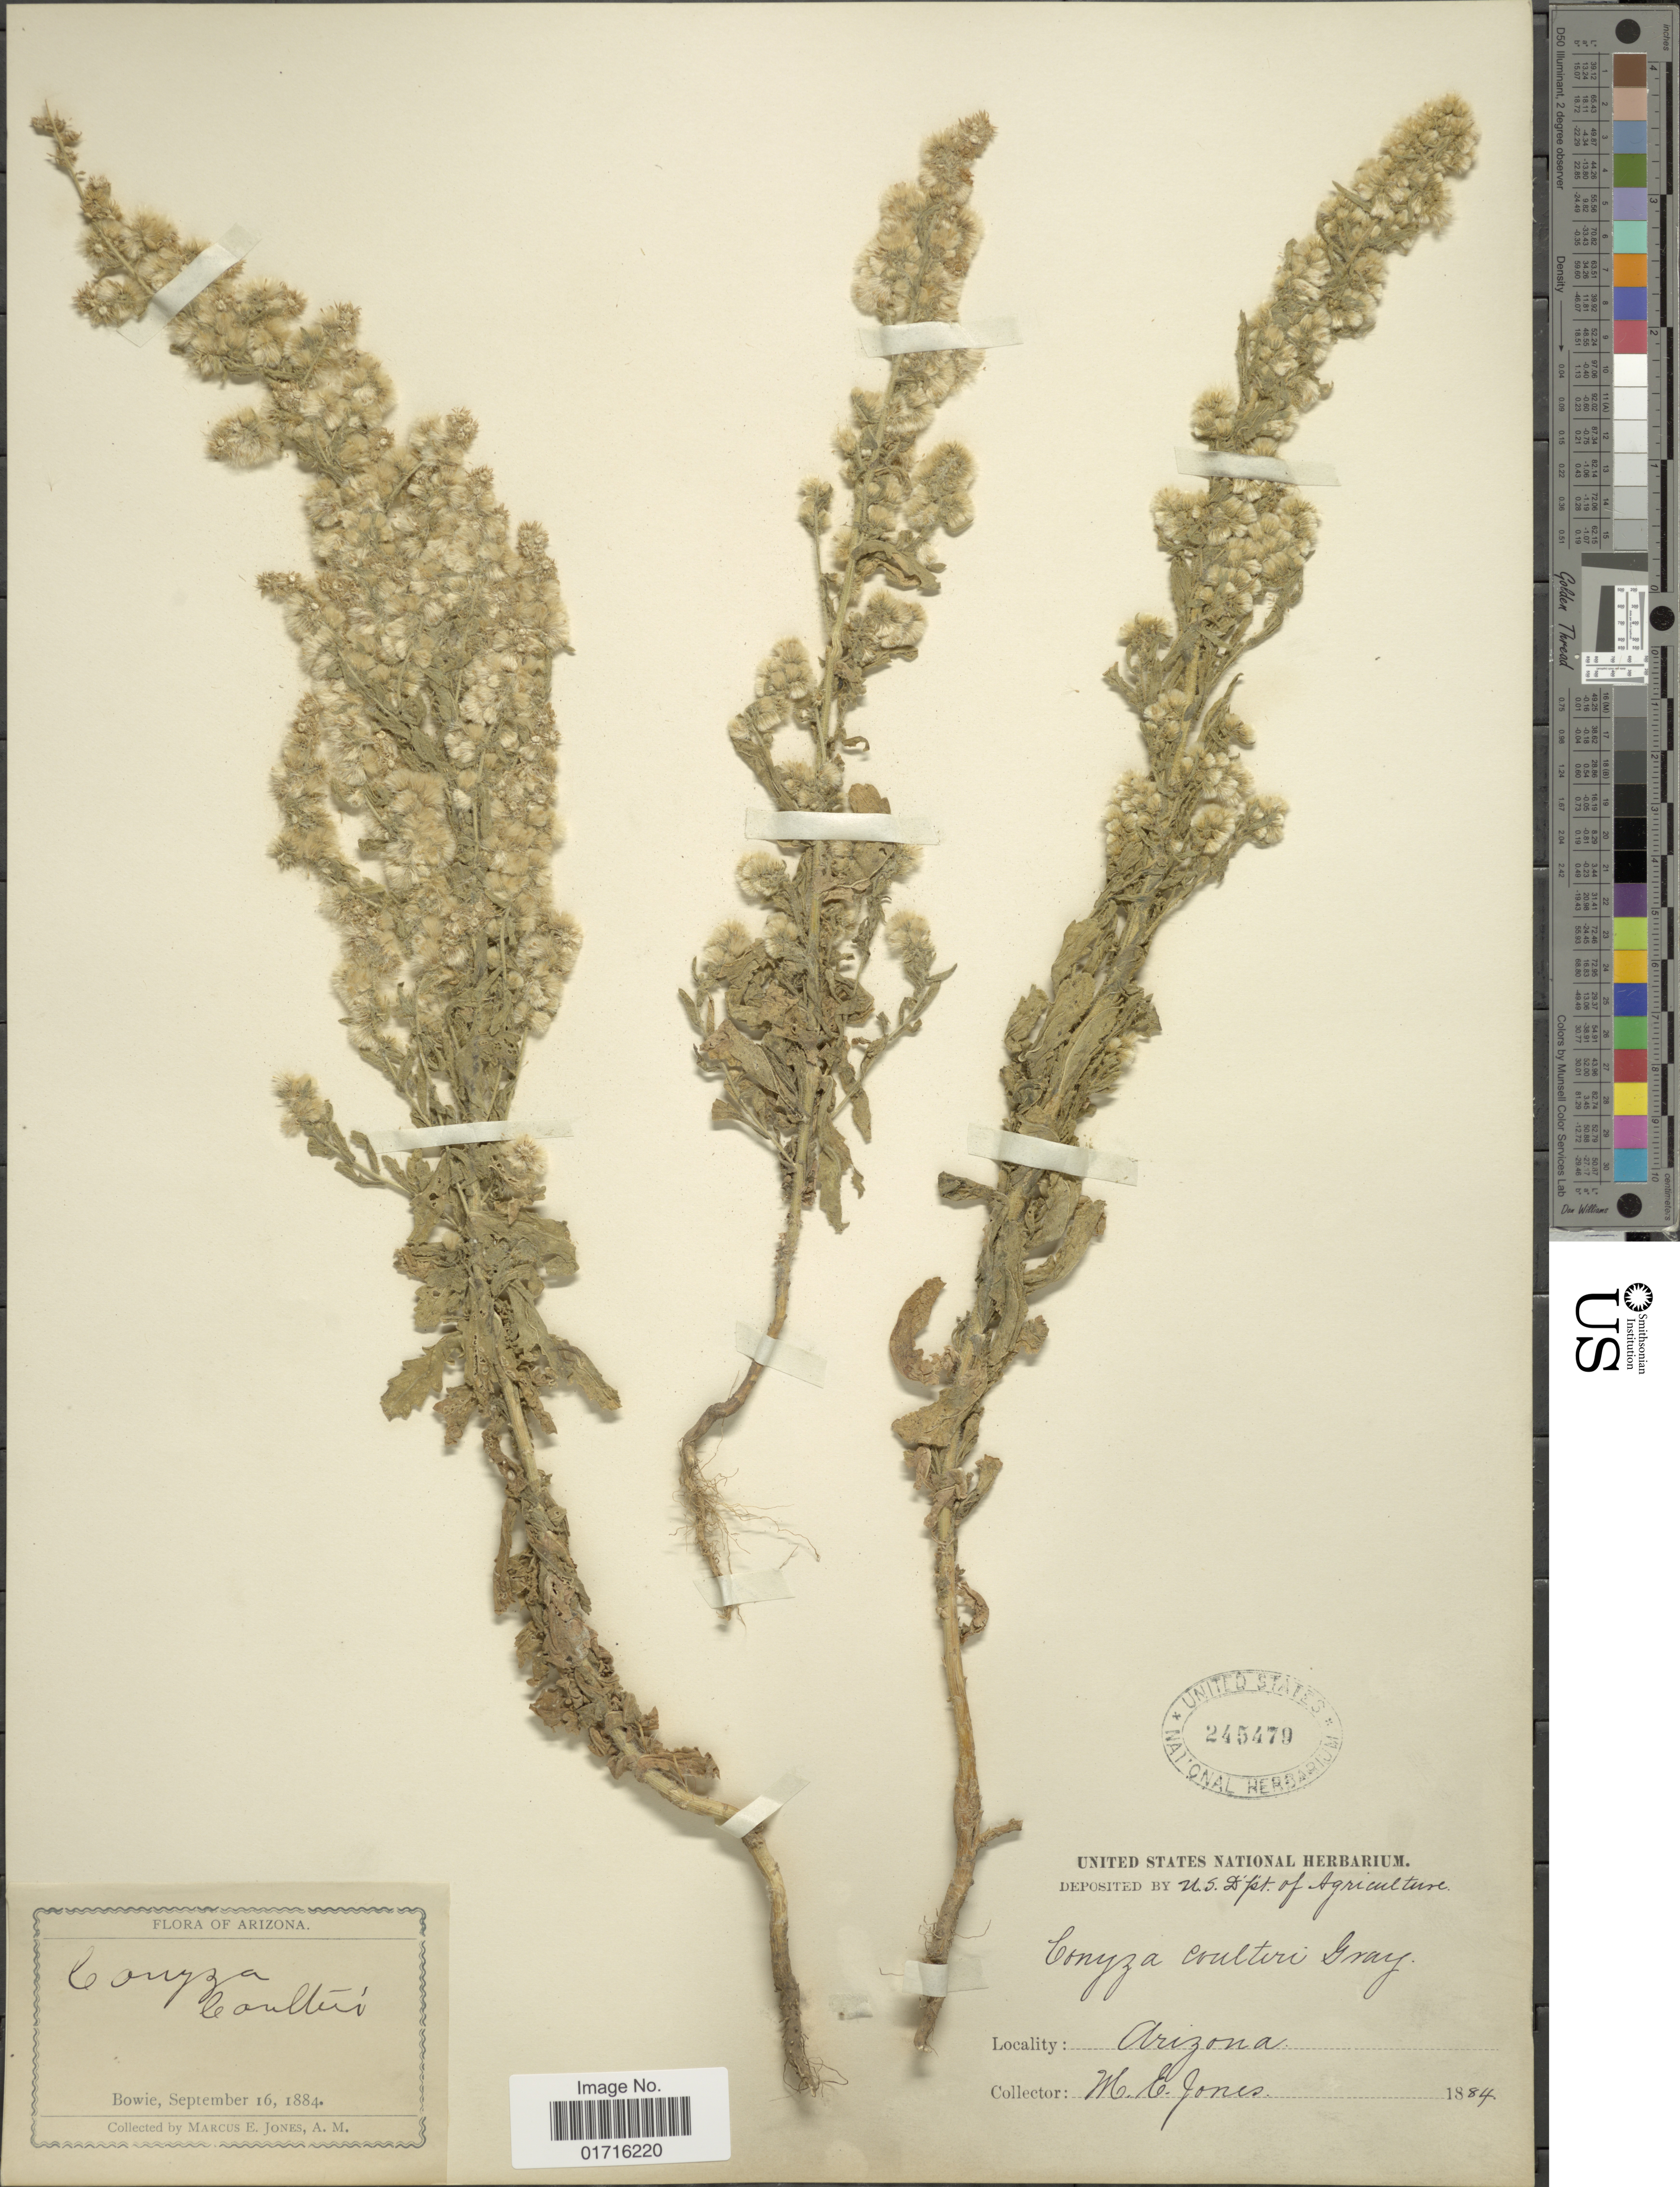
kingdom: Plantae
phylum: Tracheophyta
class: Magnoliopsida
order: Asterales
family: Asteraceae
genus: Conyza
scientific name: Conyza coulteri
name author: A. Gray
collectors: M. E. Jones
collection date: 1884-09-16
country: United States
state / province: Arizona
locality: Bowie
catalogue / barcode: US 245479